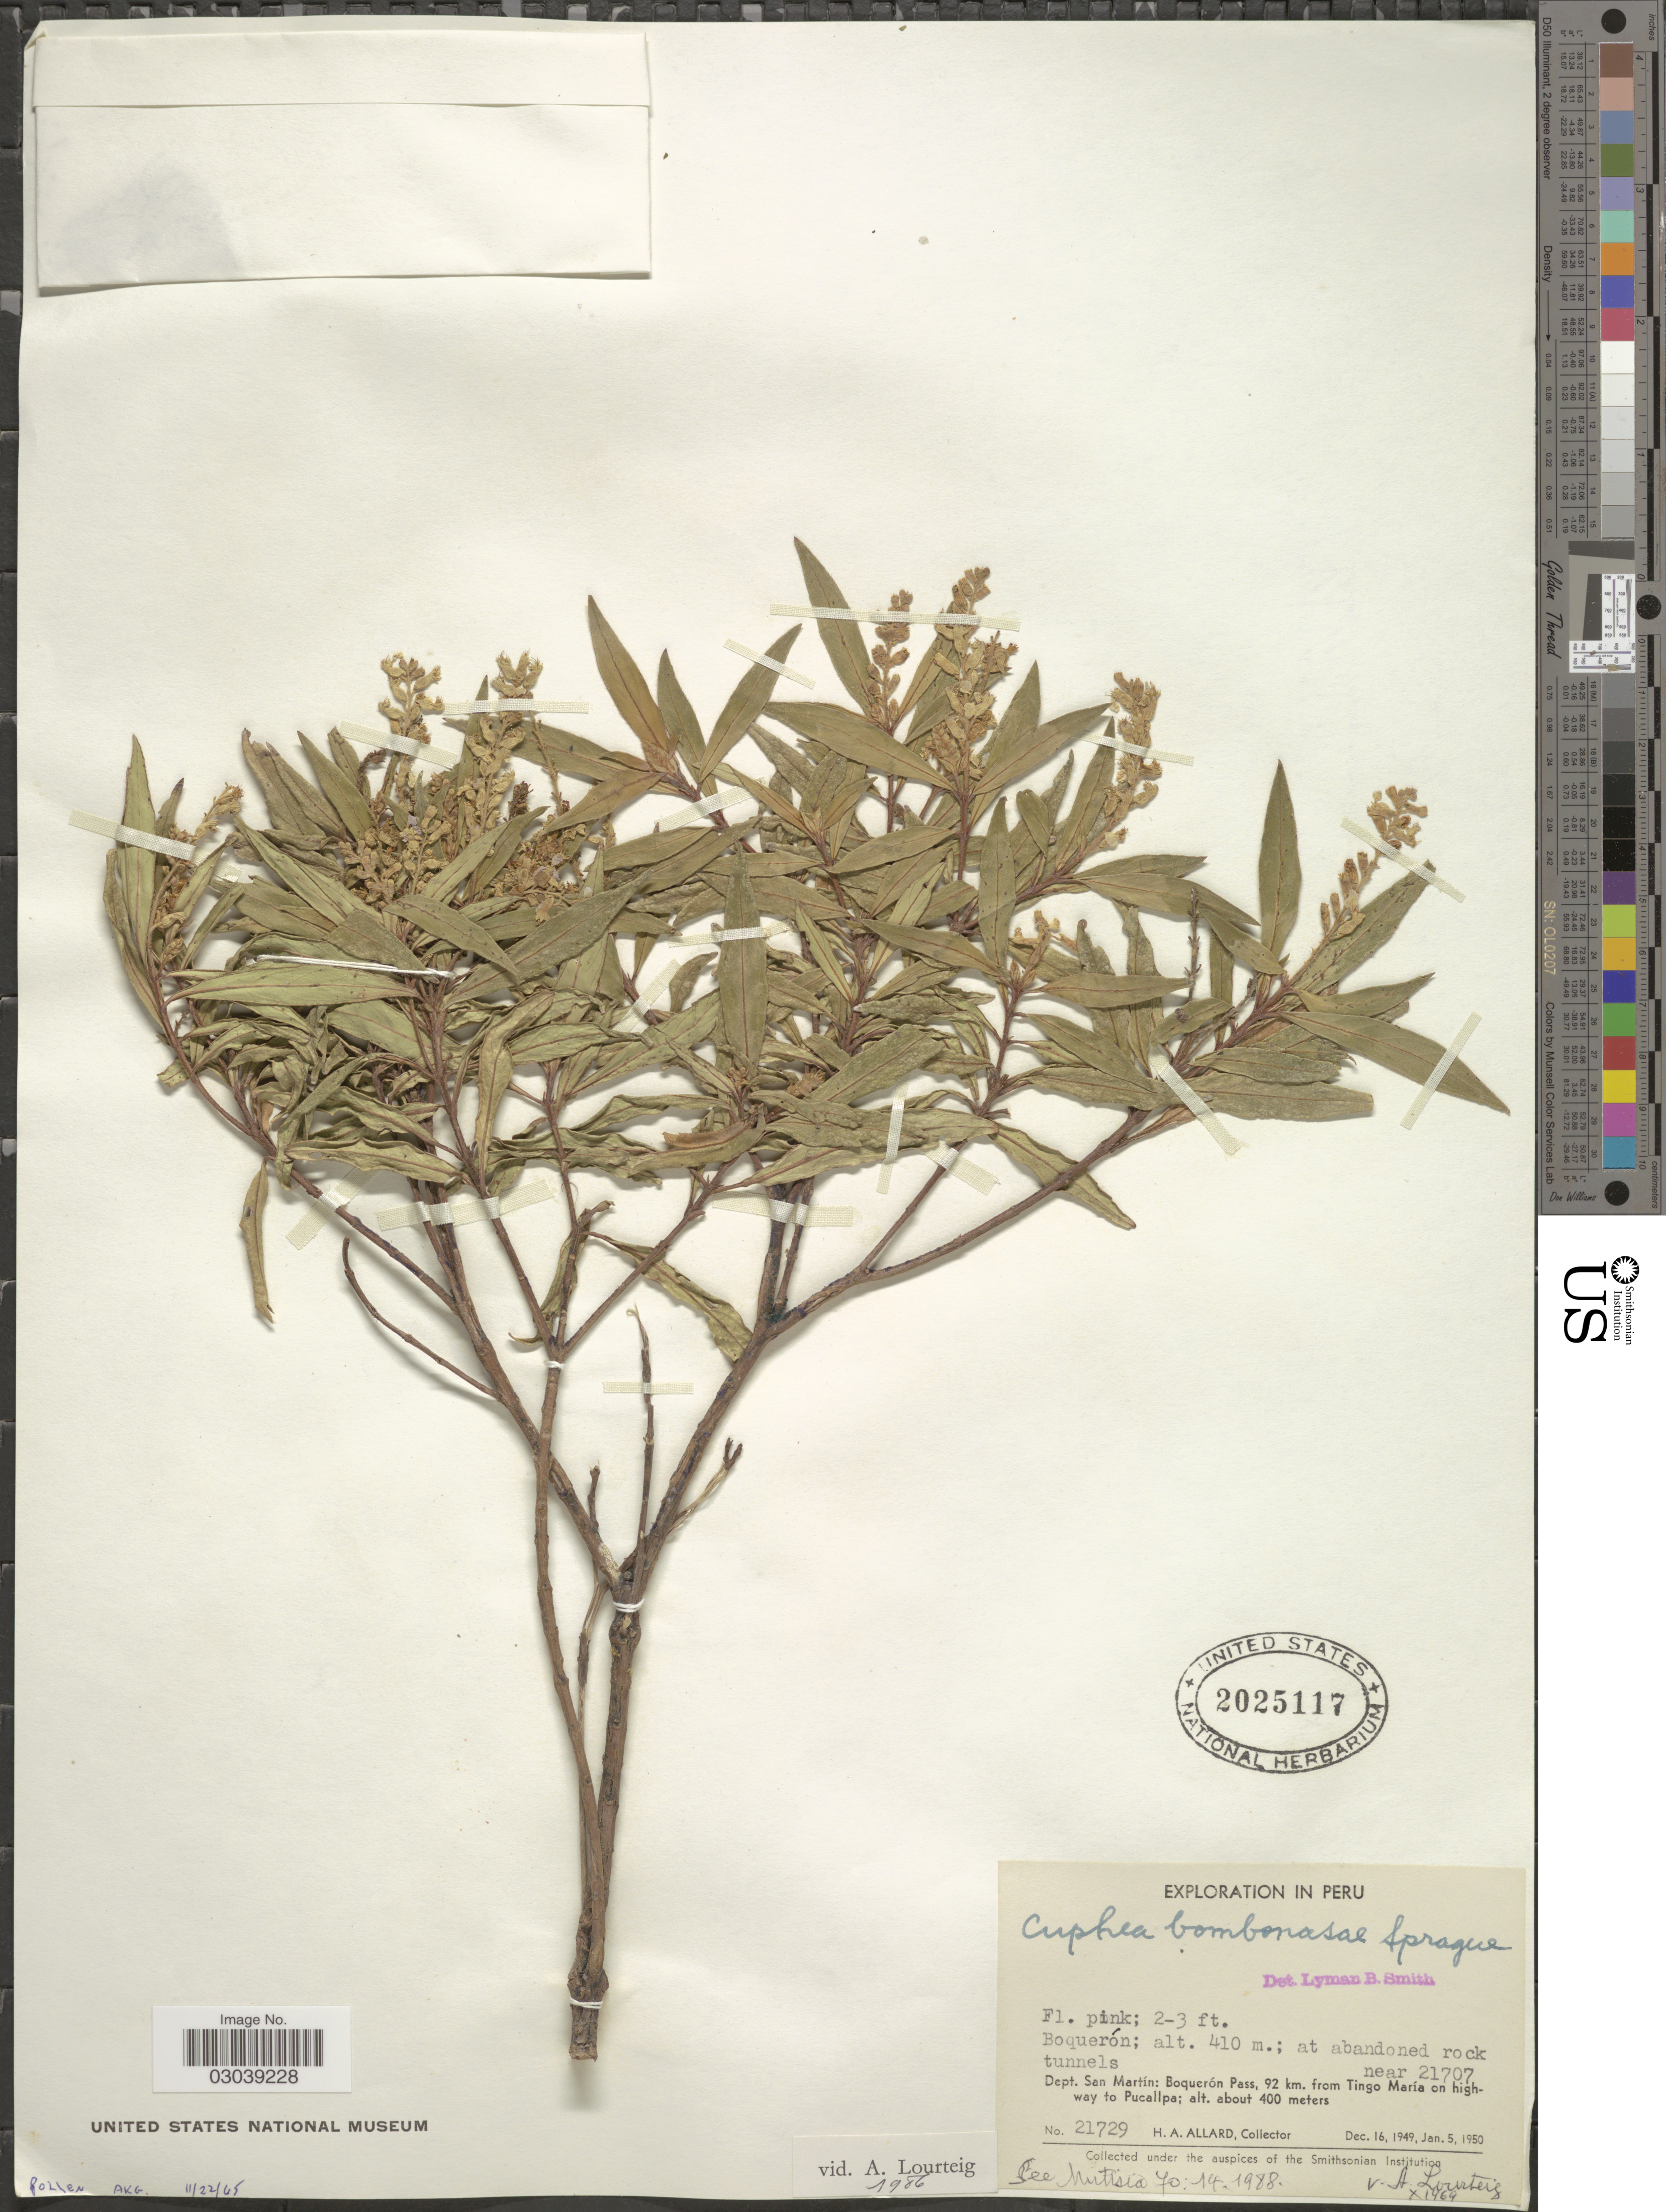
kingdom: Plantae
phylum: Tracheophyta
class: Magnoliopsida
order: Myrtales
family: Lythraceae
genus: Cuphea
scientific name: Cuphea bobonazae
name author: Sprague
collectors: H. A. Allard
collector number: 21729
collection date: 1949-12-16/1950-01-05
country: Peru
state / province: San Martín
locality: Boquerón; at abandoned rock tunnels near 21707. Dept. San Martín: Boquerón Pass, 92 km. from Tingo María on highway to Pucallpa.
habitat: at abandoned rock tunnels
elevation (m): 400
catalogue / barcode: US 2025117